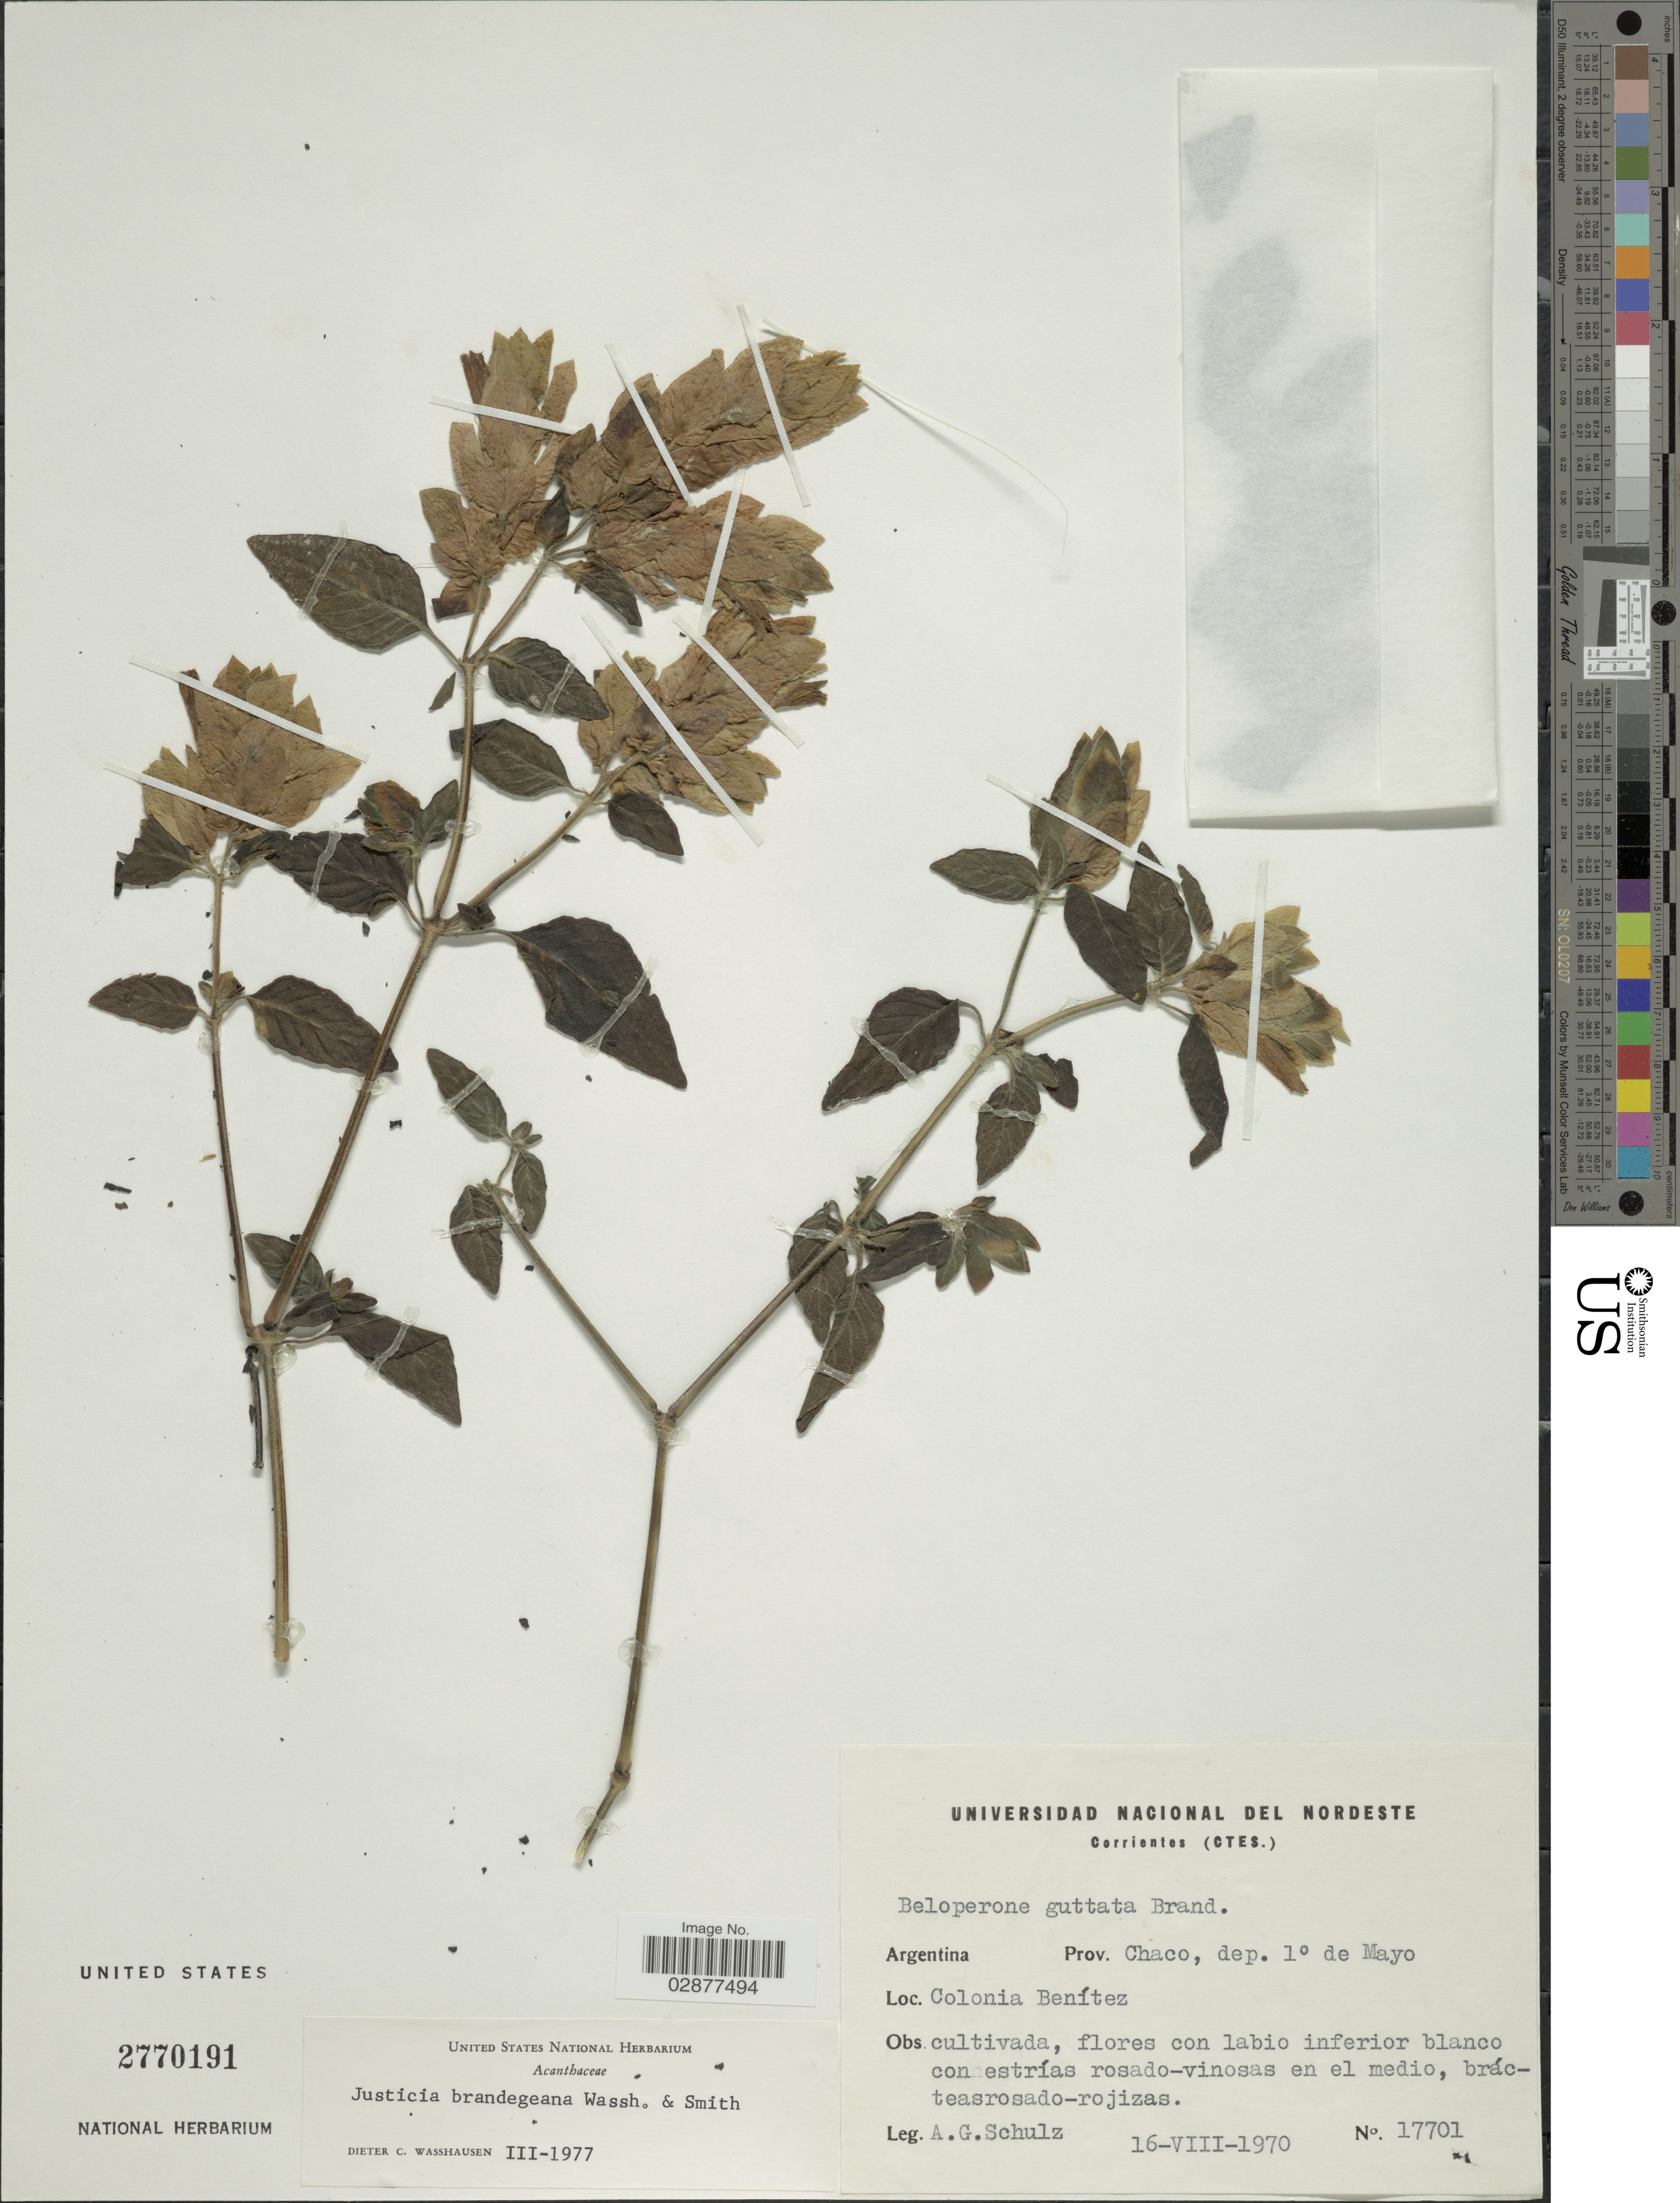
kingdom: Plantae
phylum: Tracheophyta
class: Magnoliopsida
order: Lamiales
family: Acanthaceae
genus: Justicia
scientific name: Justicia brandegeana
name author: Wassh. & L.B. Sm.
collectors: A. G. Schulz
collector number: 17701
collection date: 1970-08-16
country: Argentina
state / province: Chaco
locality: dep. 1° de Mayo. Colonia Benítez.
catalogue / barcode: US 2770191